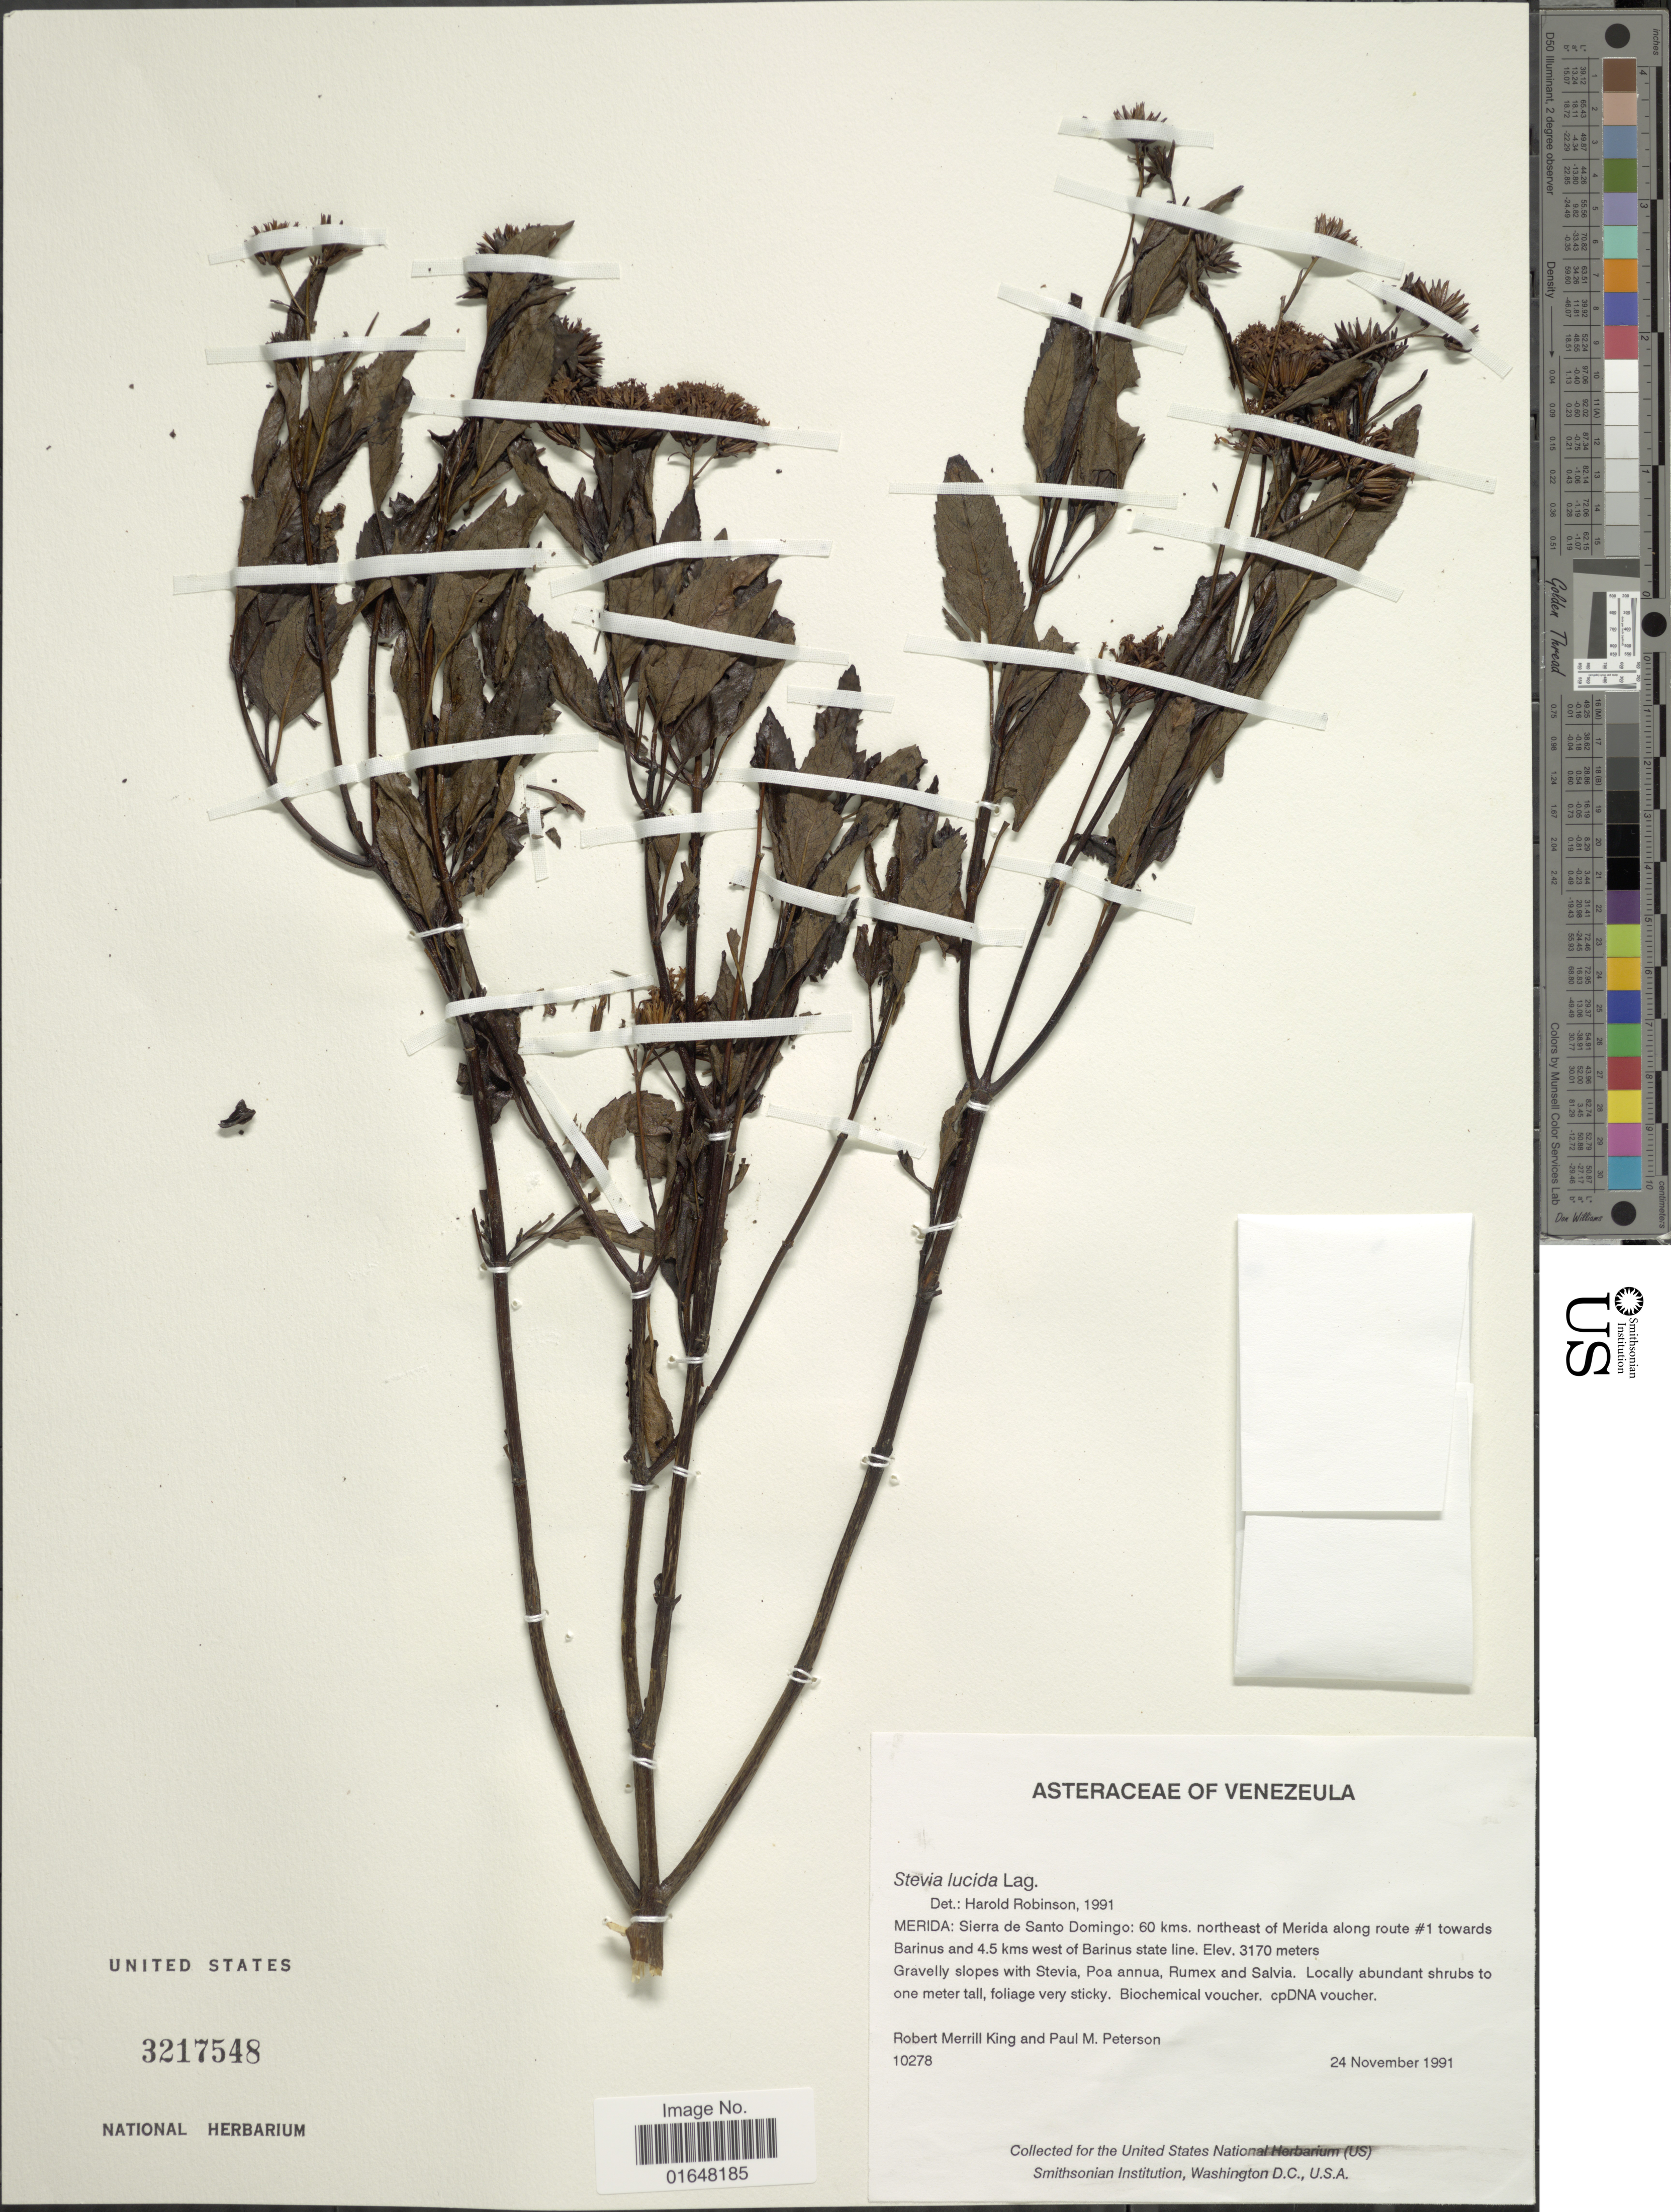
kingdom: Plantae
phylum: Tracheophyta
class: Magnoliopsida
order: Asterales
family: Asteraceae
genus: Stevia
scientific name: Stevia lucida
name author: Lag.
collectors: R. M. King & P. M. Peterson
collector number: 10278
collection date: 1991-11-24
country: Venezuela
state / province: Mérida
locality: Sierra de Santo Domingo, 60 kms northeast of Merida along route #1 towards Barinus and 4.5 kms west of Barinus state line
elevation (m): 3170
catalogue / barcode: US 3217548